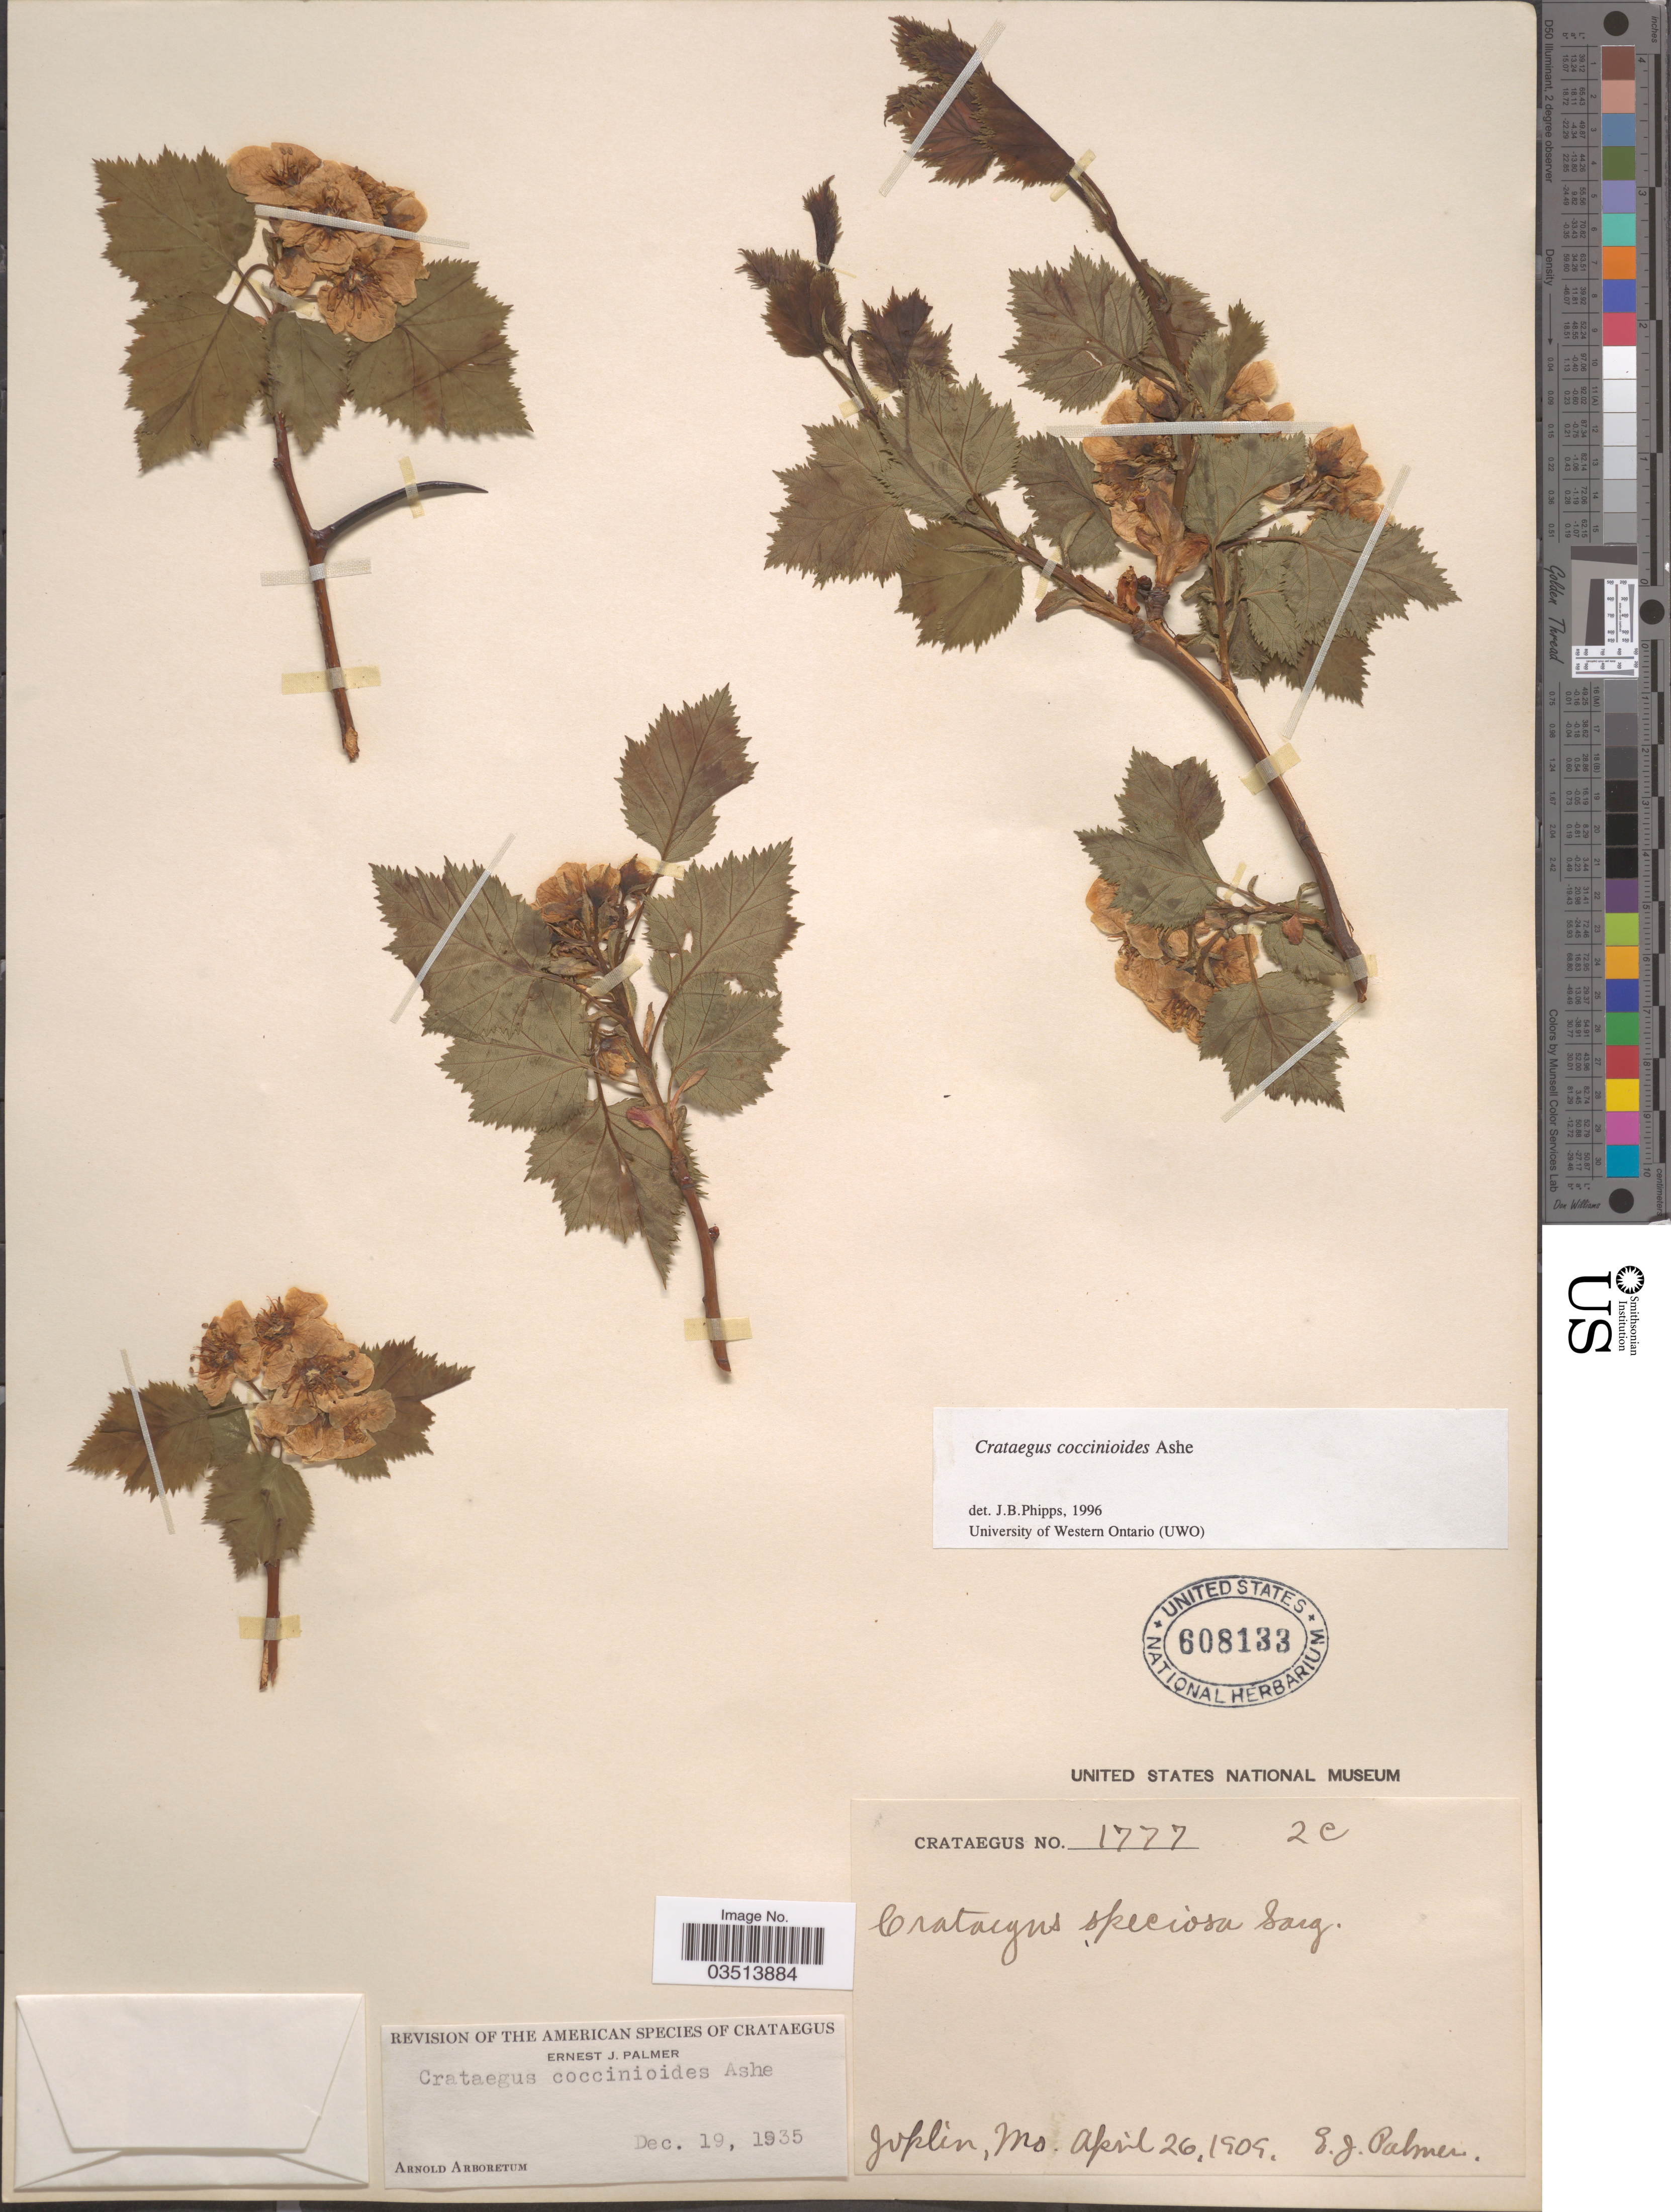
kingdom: Plantae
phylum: Tracheophyta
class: Magnoliopsida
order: Rosales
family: Rosaceae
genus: Crataegus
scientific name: Crataegus coccinioides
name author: Ashe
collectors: E. J. Palmer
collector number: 1777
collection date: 1909-04-26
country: United States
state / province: Missouri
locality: Joplin.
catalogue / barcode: US 608133